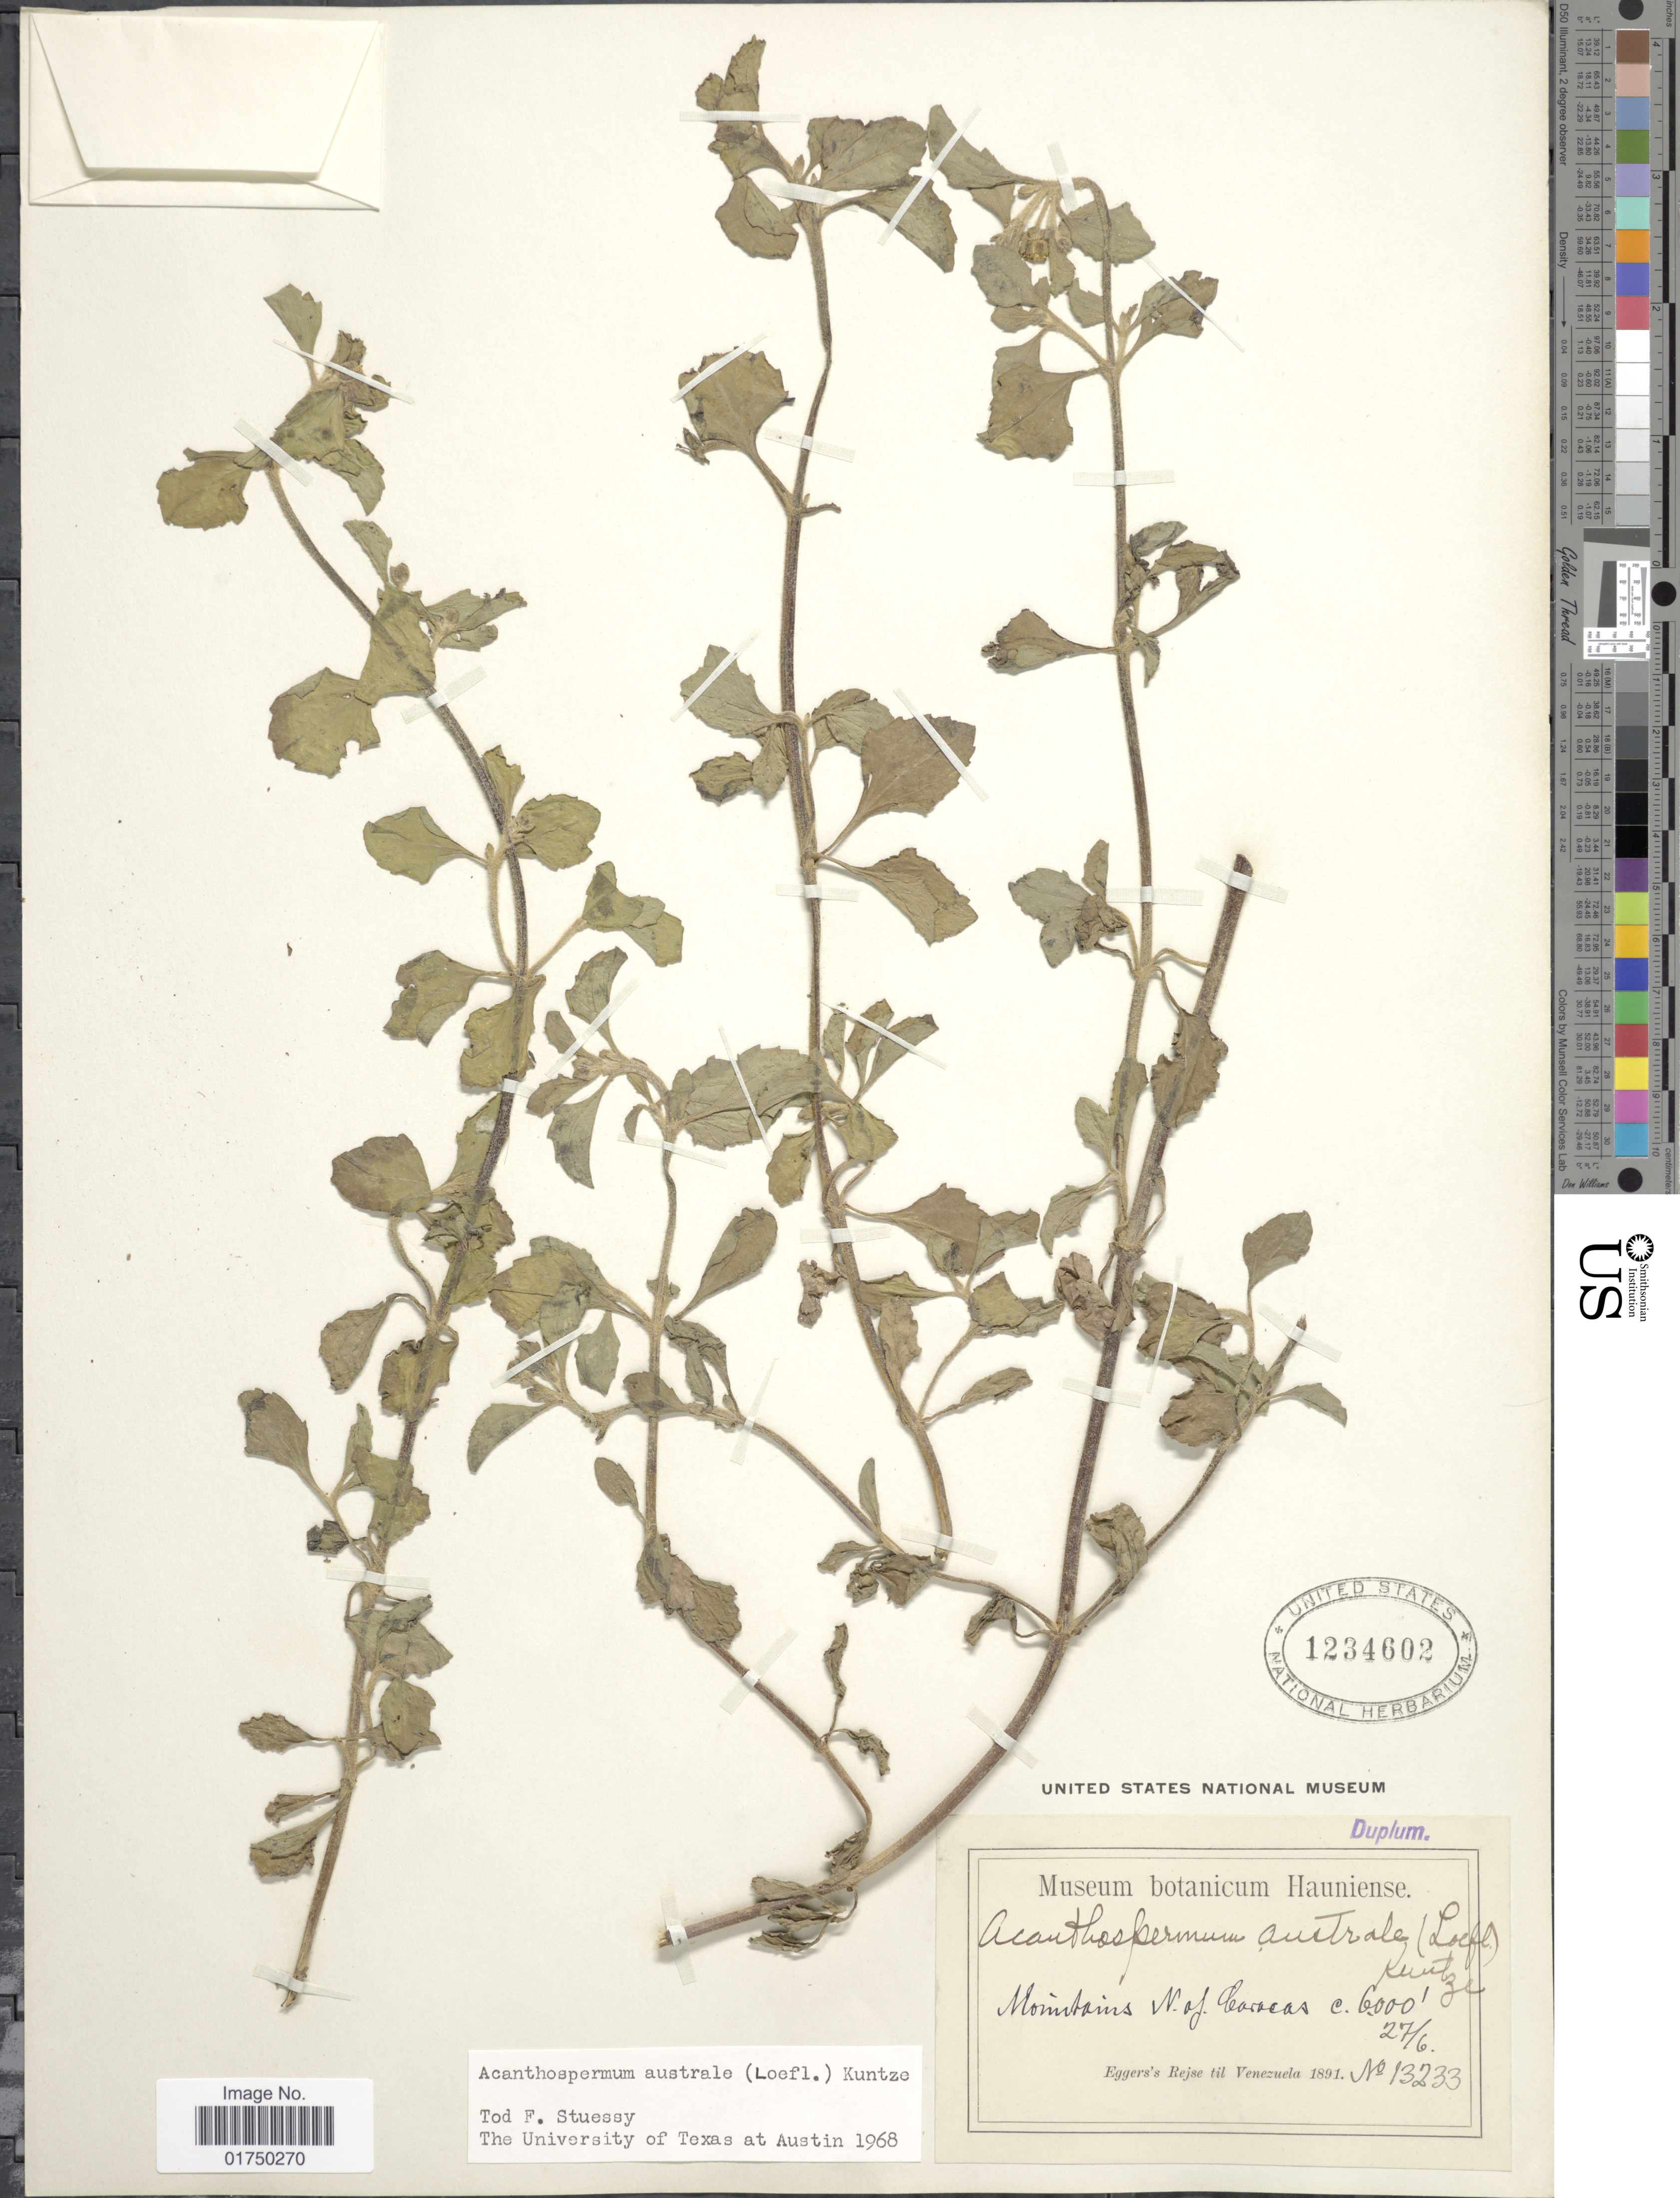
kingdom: Plantae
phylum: Tracheophyta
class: Magnoliopsida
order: Asterales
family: Asteraceae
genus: Acanthospermum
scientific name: Acanthospermum australe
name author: (Loefl.) Kuntze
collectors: -. Eggers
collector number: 13233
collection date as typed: Transcribed d/m/y: 27//06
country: Venezuela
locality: Mountains N. of Caracas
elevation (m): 1829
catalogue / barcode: US 1234602